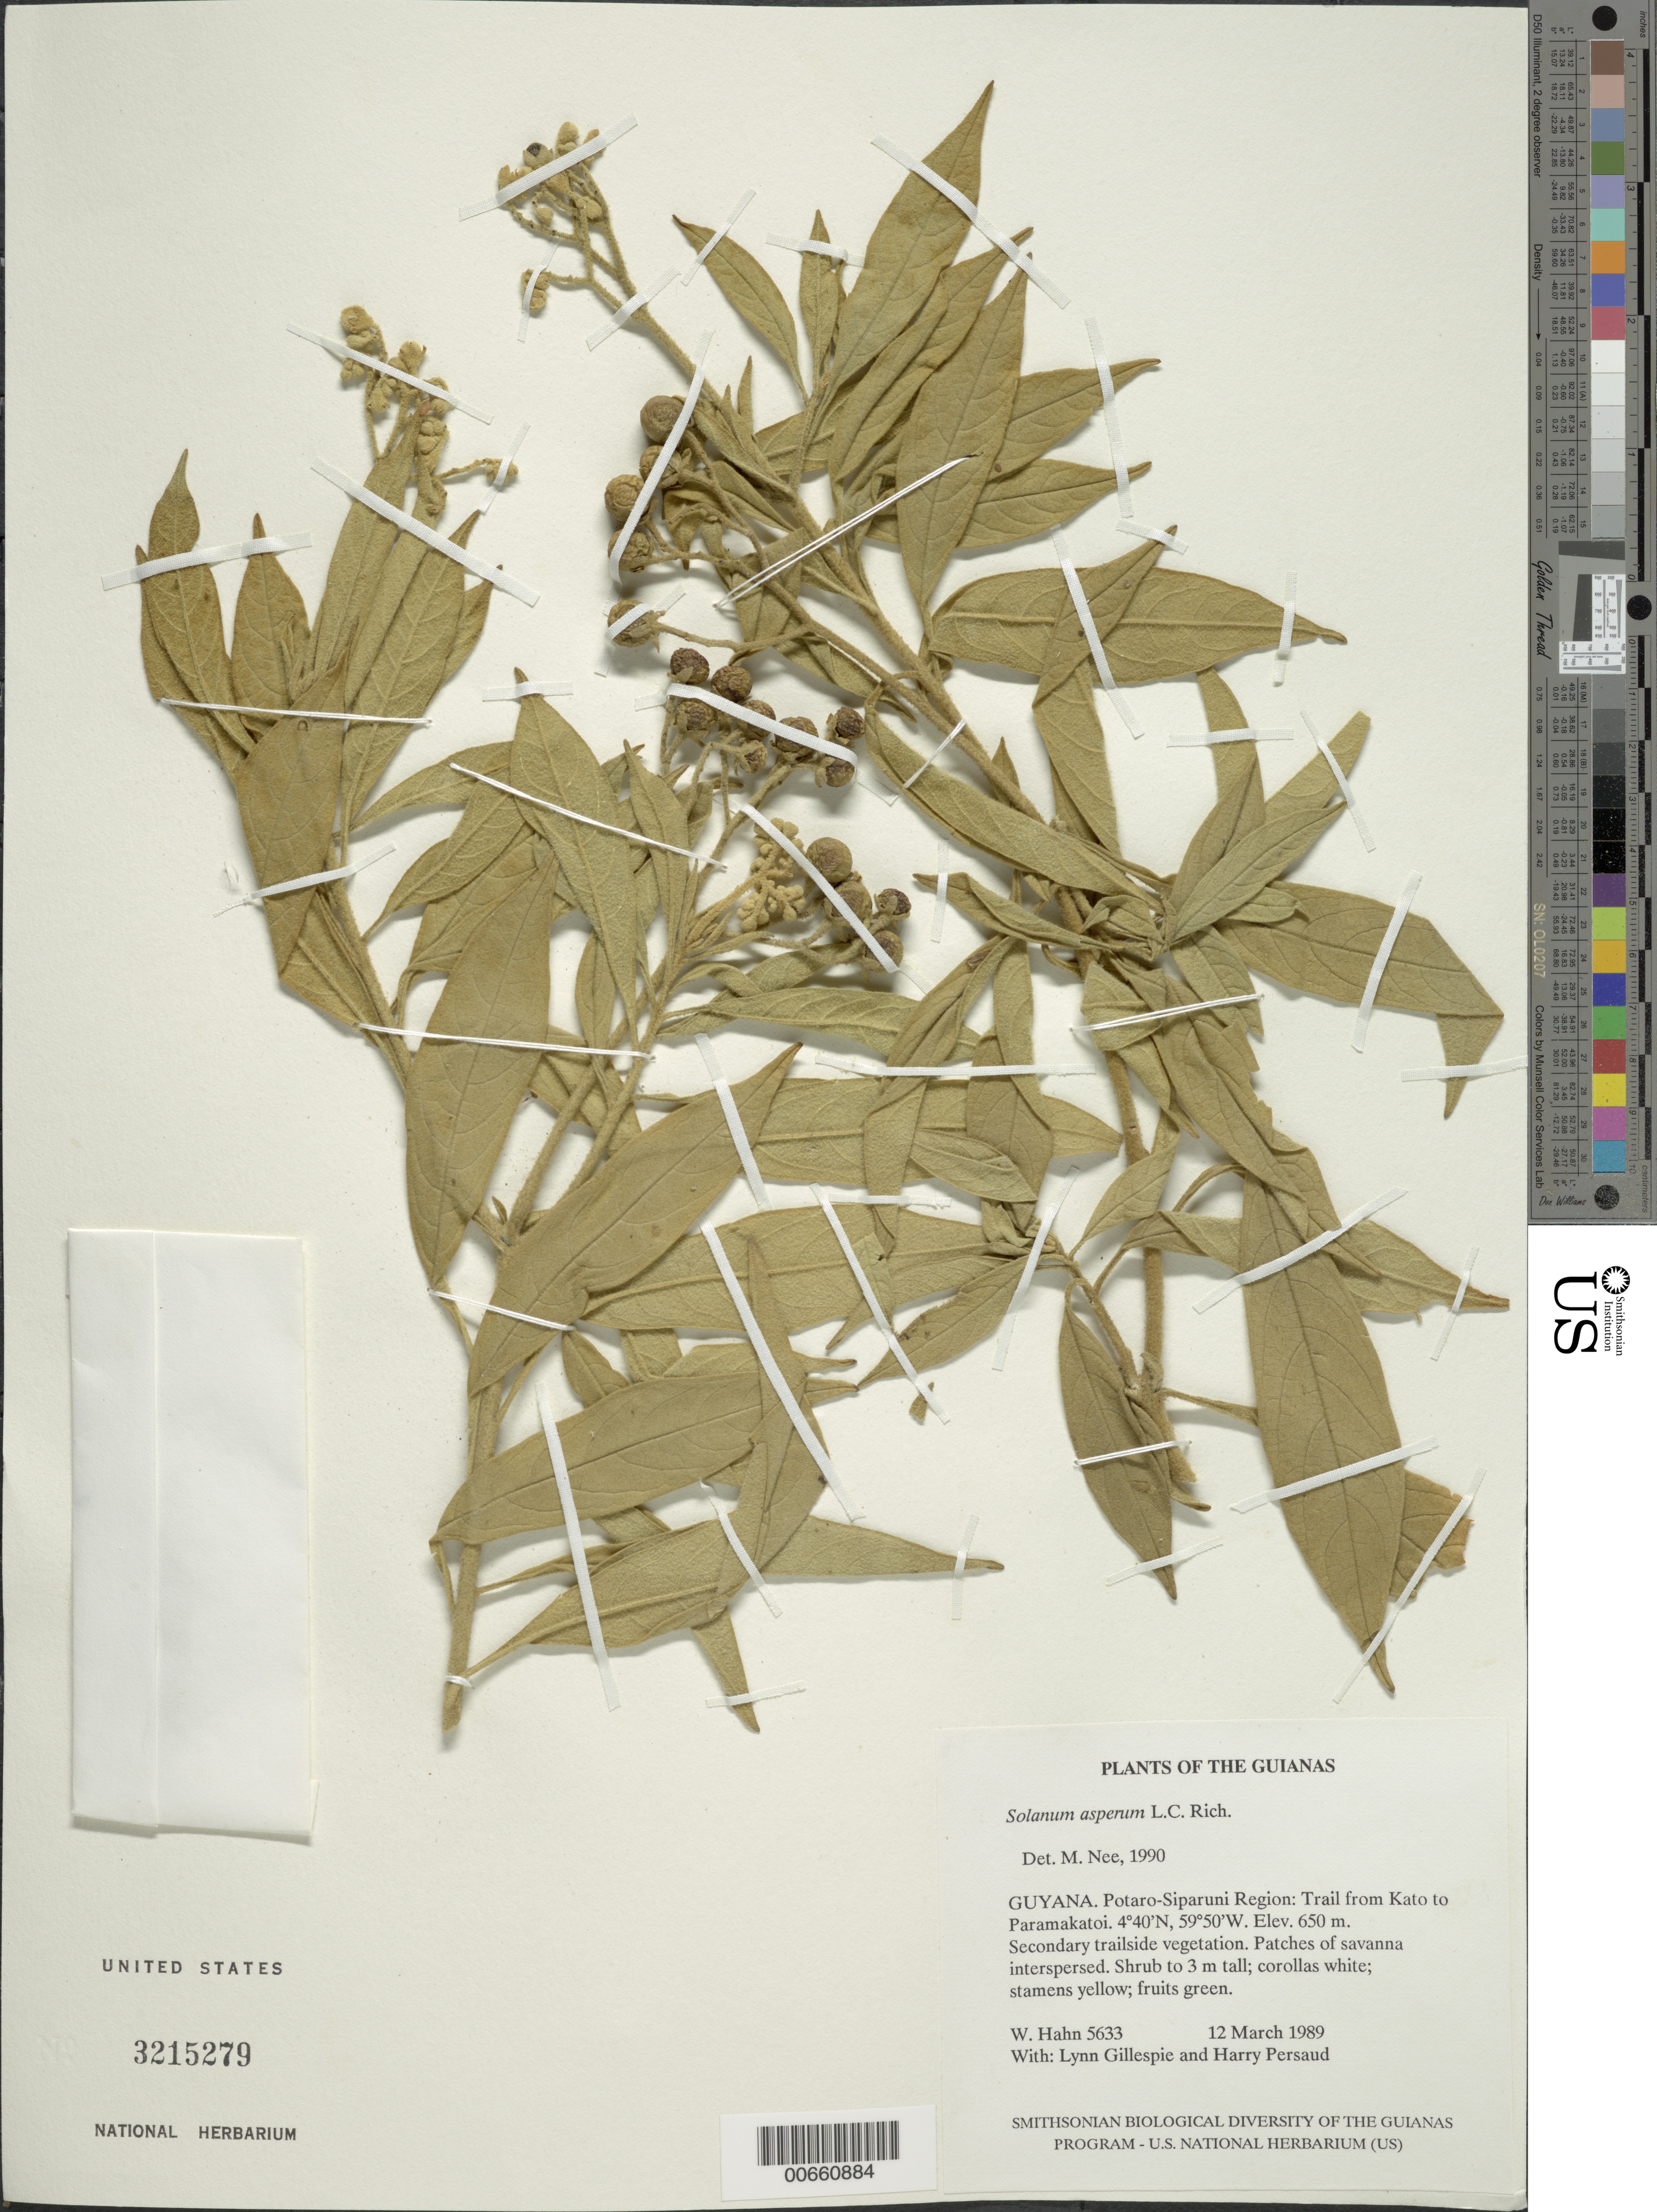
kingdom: Plantae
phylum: Tracheophyta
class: Magnoliopsida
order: Solanales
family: Solanaceae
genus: Solanum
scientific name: Solanum asperum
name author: Rich.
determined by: Nee, Michael H.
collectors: W. Hahn, L. J. Gillespie & H. Persaud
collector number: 5633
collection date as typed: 3 Mar 1989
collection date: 1989-03-03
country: Guyana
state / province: Potaro-Siparuni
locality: Trail from Kato to Paramakatoi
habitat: Secondary trailside vegetation. Patches of savanna interspersed.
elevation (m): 650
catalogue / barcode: US 3215279